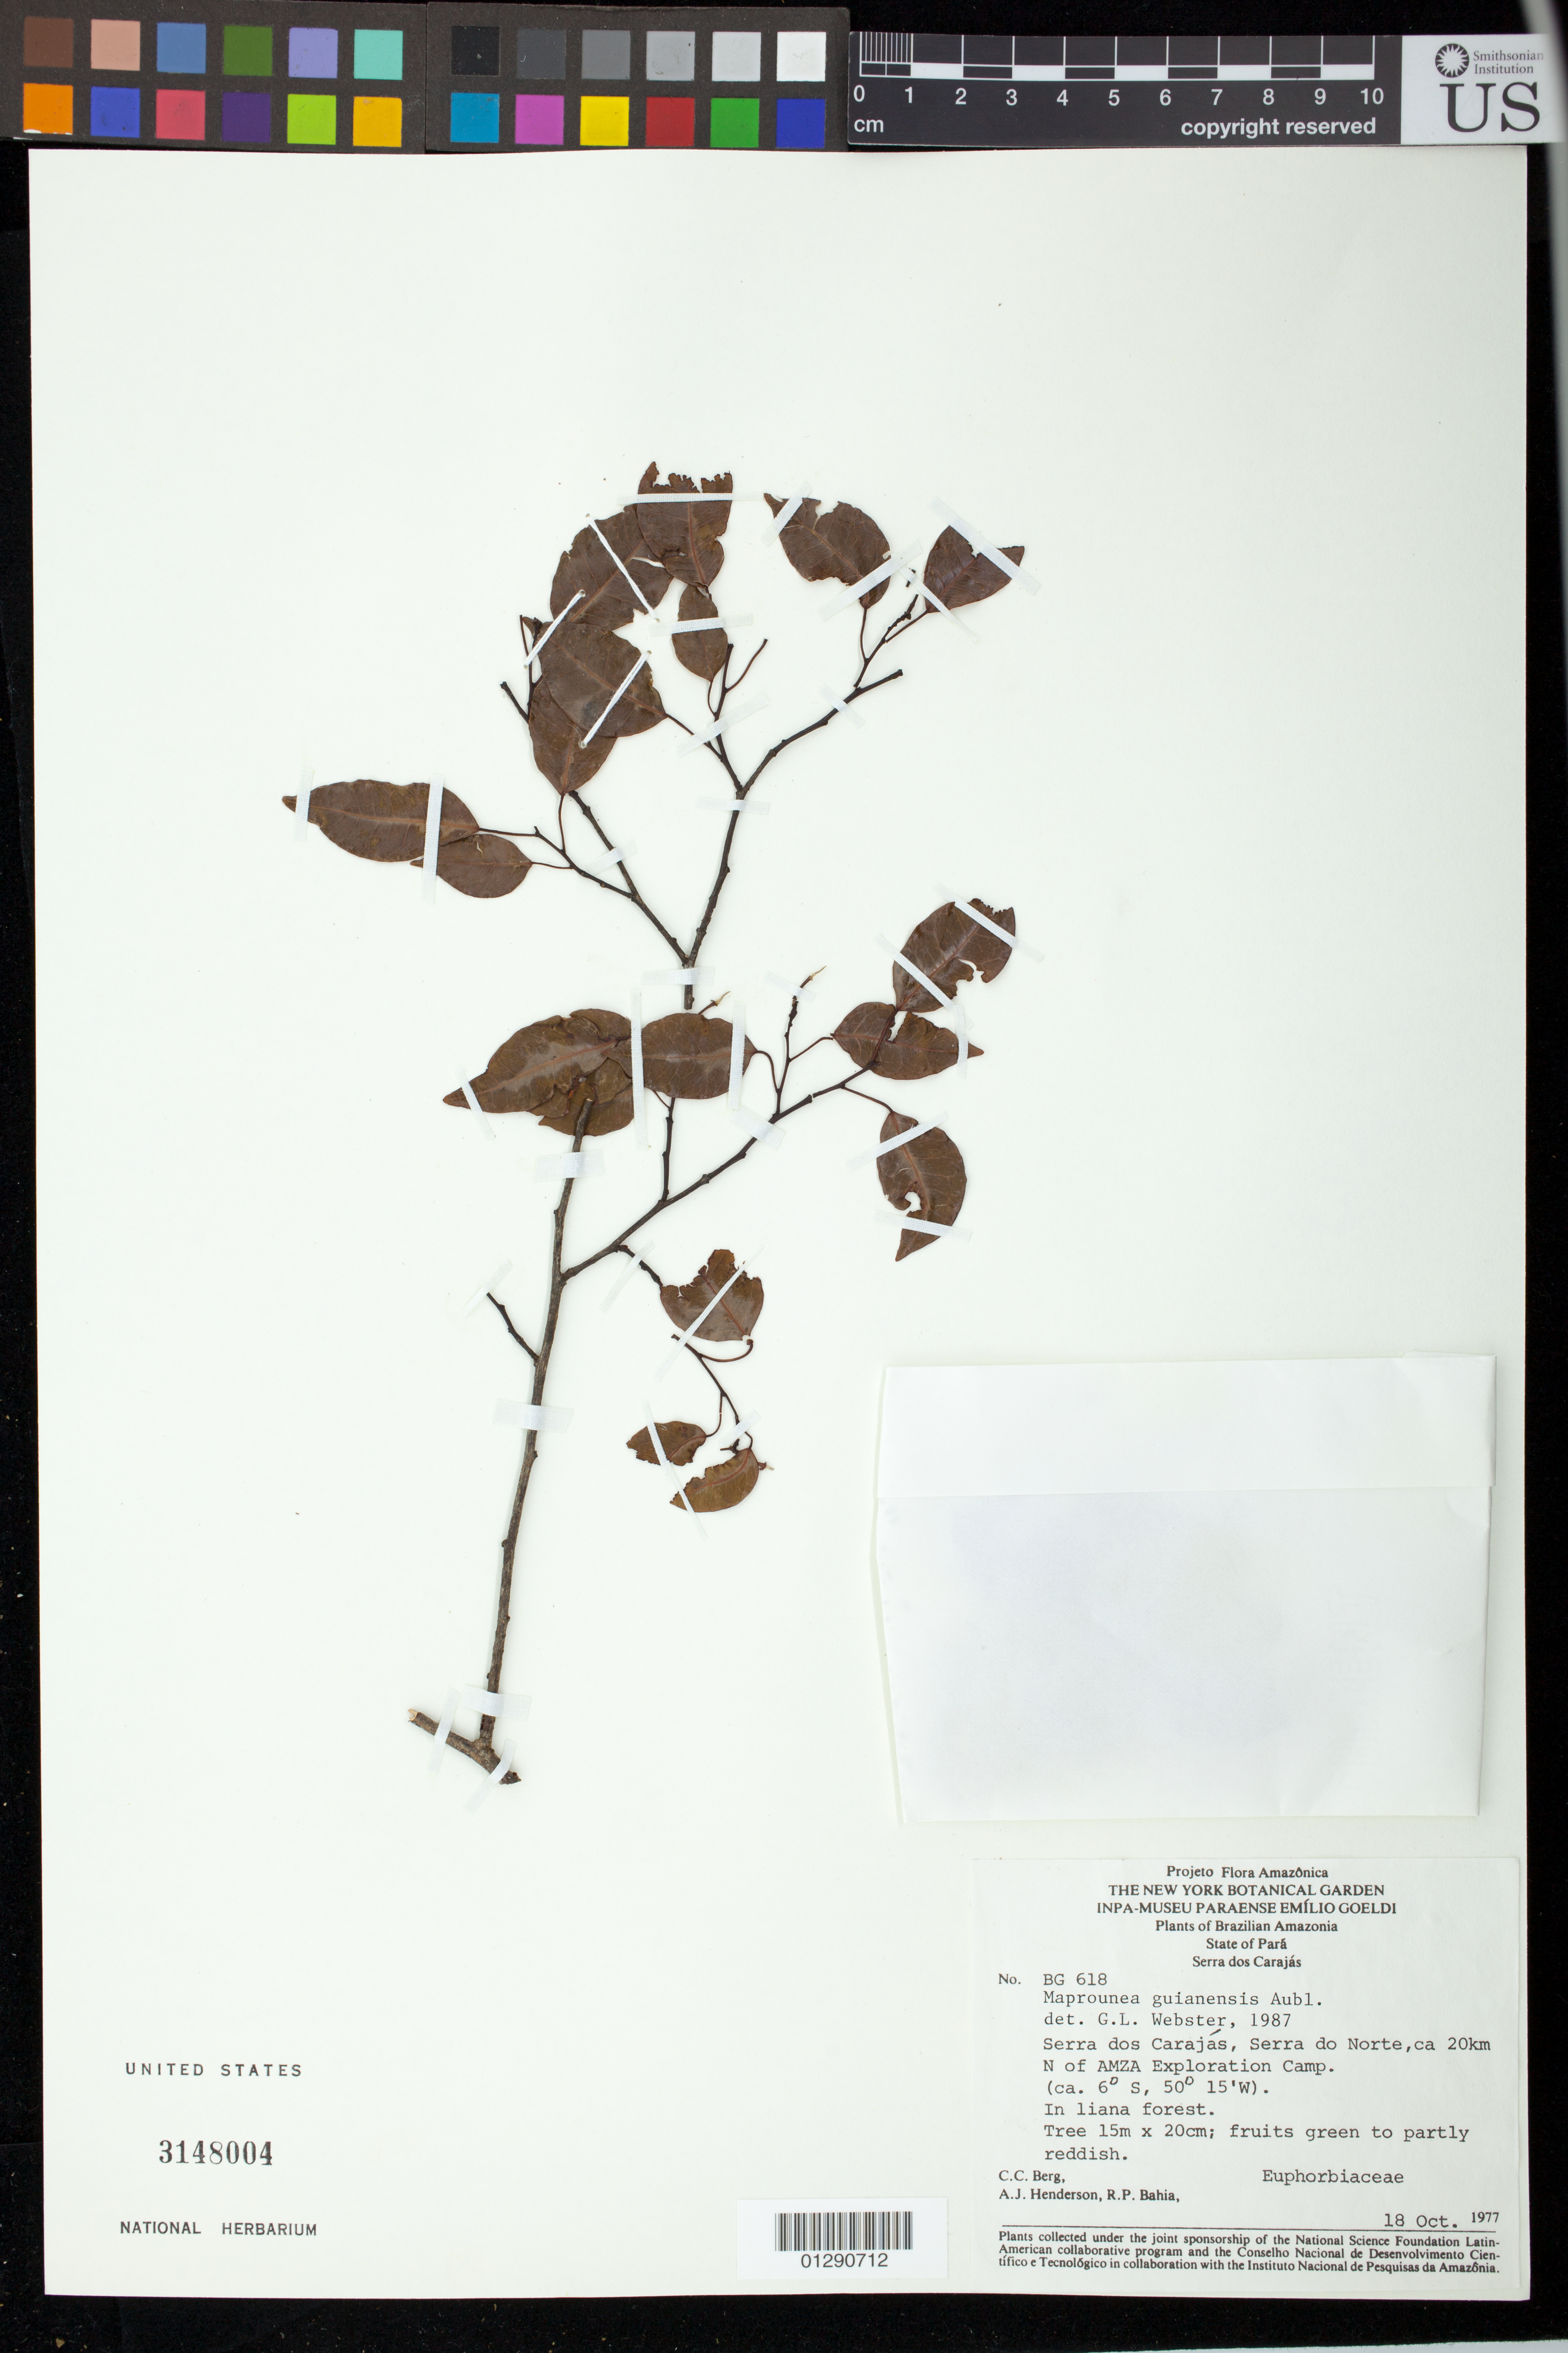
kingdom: Plantae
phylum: Tracheophyta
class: Magnoliopsida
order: Malpighiales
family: Euphorbiaceae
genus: Maprounea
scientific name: Maprounea guianensis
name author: Aubl.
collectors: C. C. Berg, A. J. Henderson & R. P. Bahia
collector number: BG 618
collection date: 1977-10-08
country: Brazil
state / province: Para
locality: Serra dos Carajas, Serra do Norte, ca 20km N of AMXA Exploration Camp.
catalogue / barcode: US 3148004